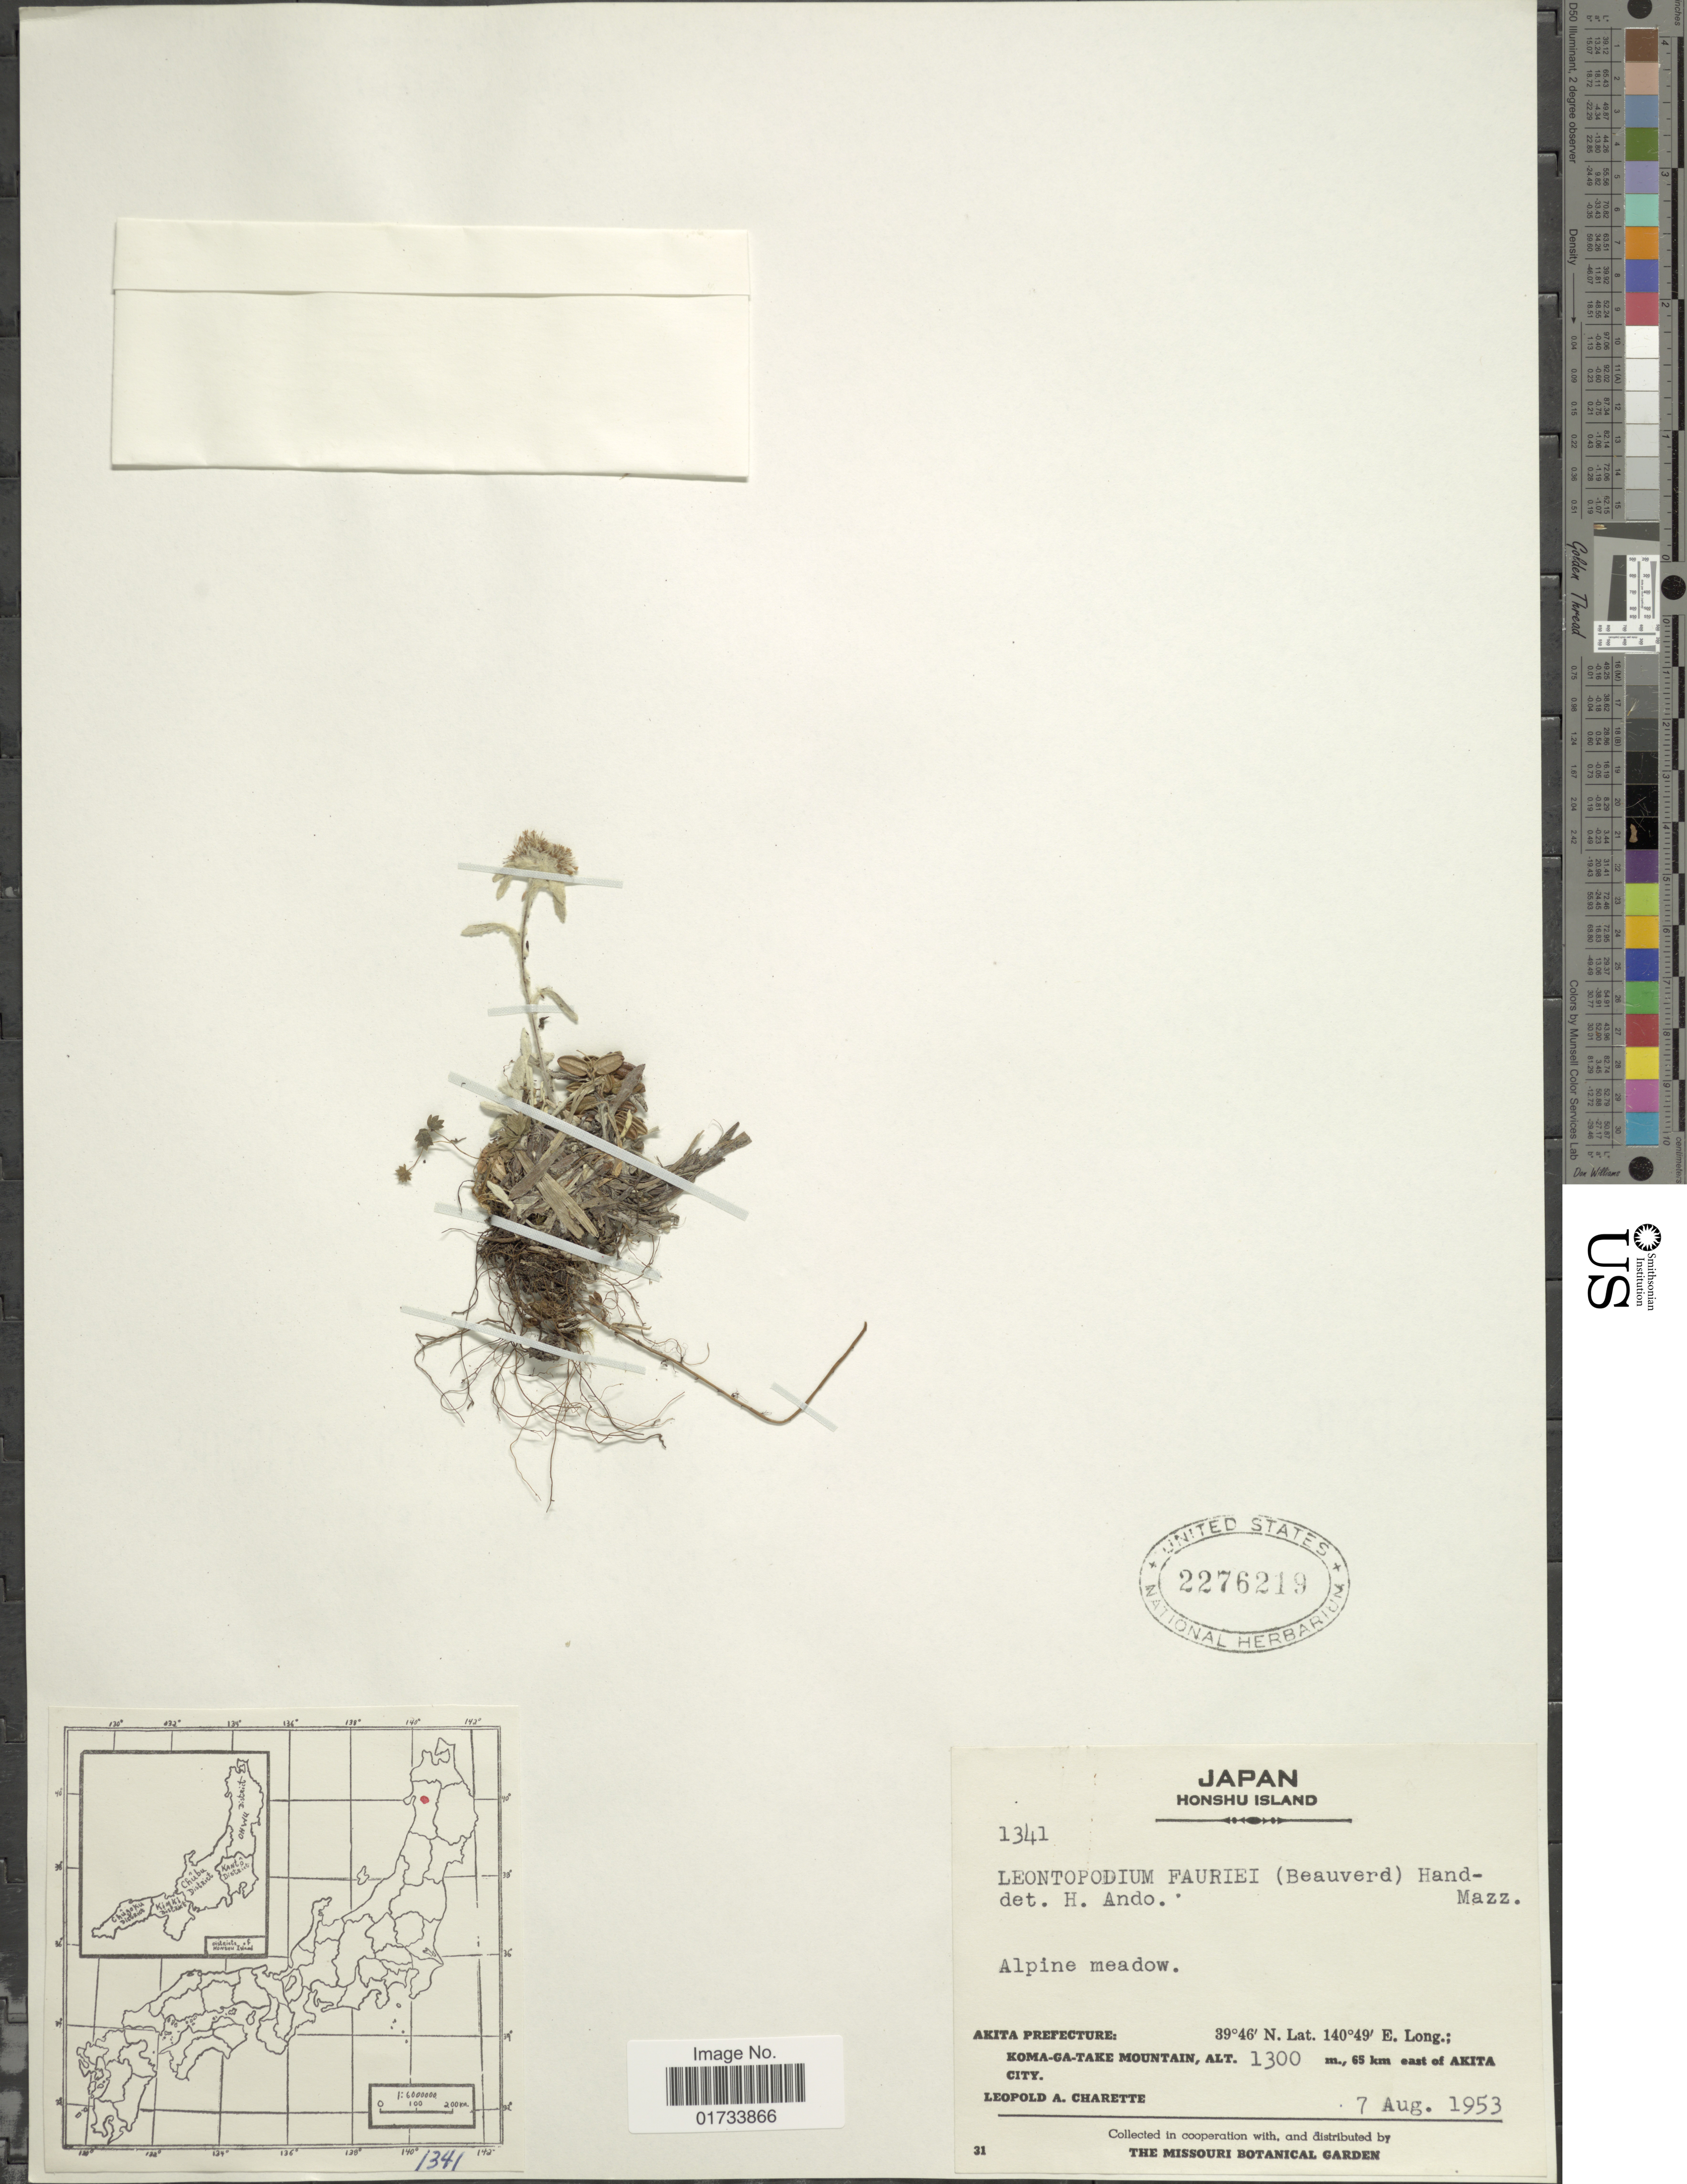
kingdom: Plantae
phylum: Tracheophyta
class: Magnoliopsida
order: Asterales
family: Asteraceae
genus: Leontopodium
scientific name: Leontopodium fauriei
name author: (Beauverd) Hand.-Mazz.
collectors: L. A. Charette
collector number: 1341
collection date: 1953-08-07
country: Japan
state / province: Akita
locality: Honshu Island, Alpine meadow, Akite Prefecture, Koma-Ga-Take Mountain, 65 km east of Akita City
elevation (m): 1300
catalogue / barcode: US 2276219